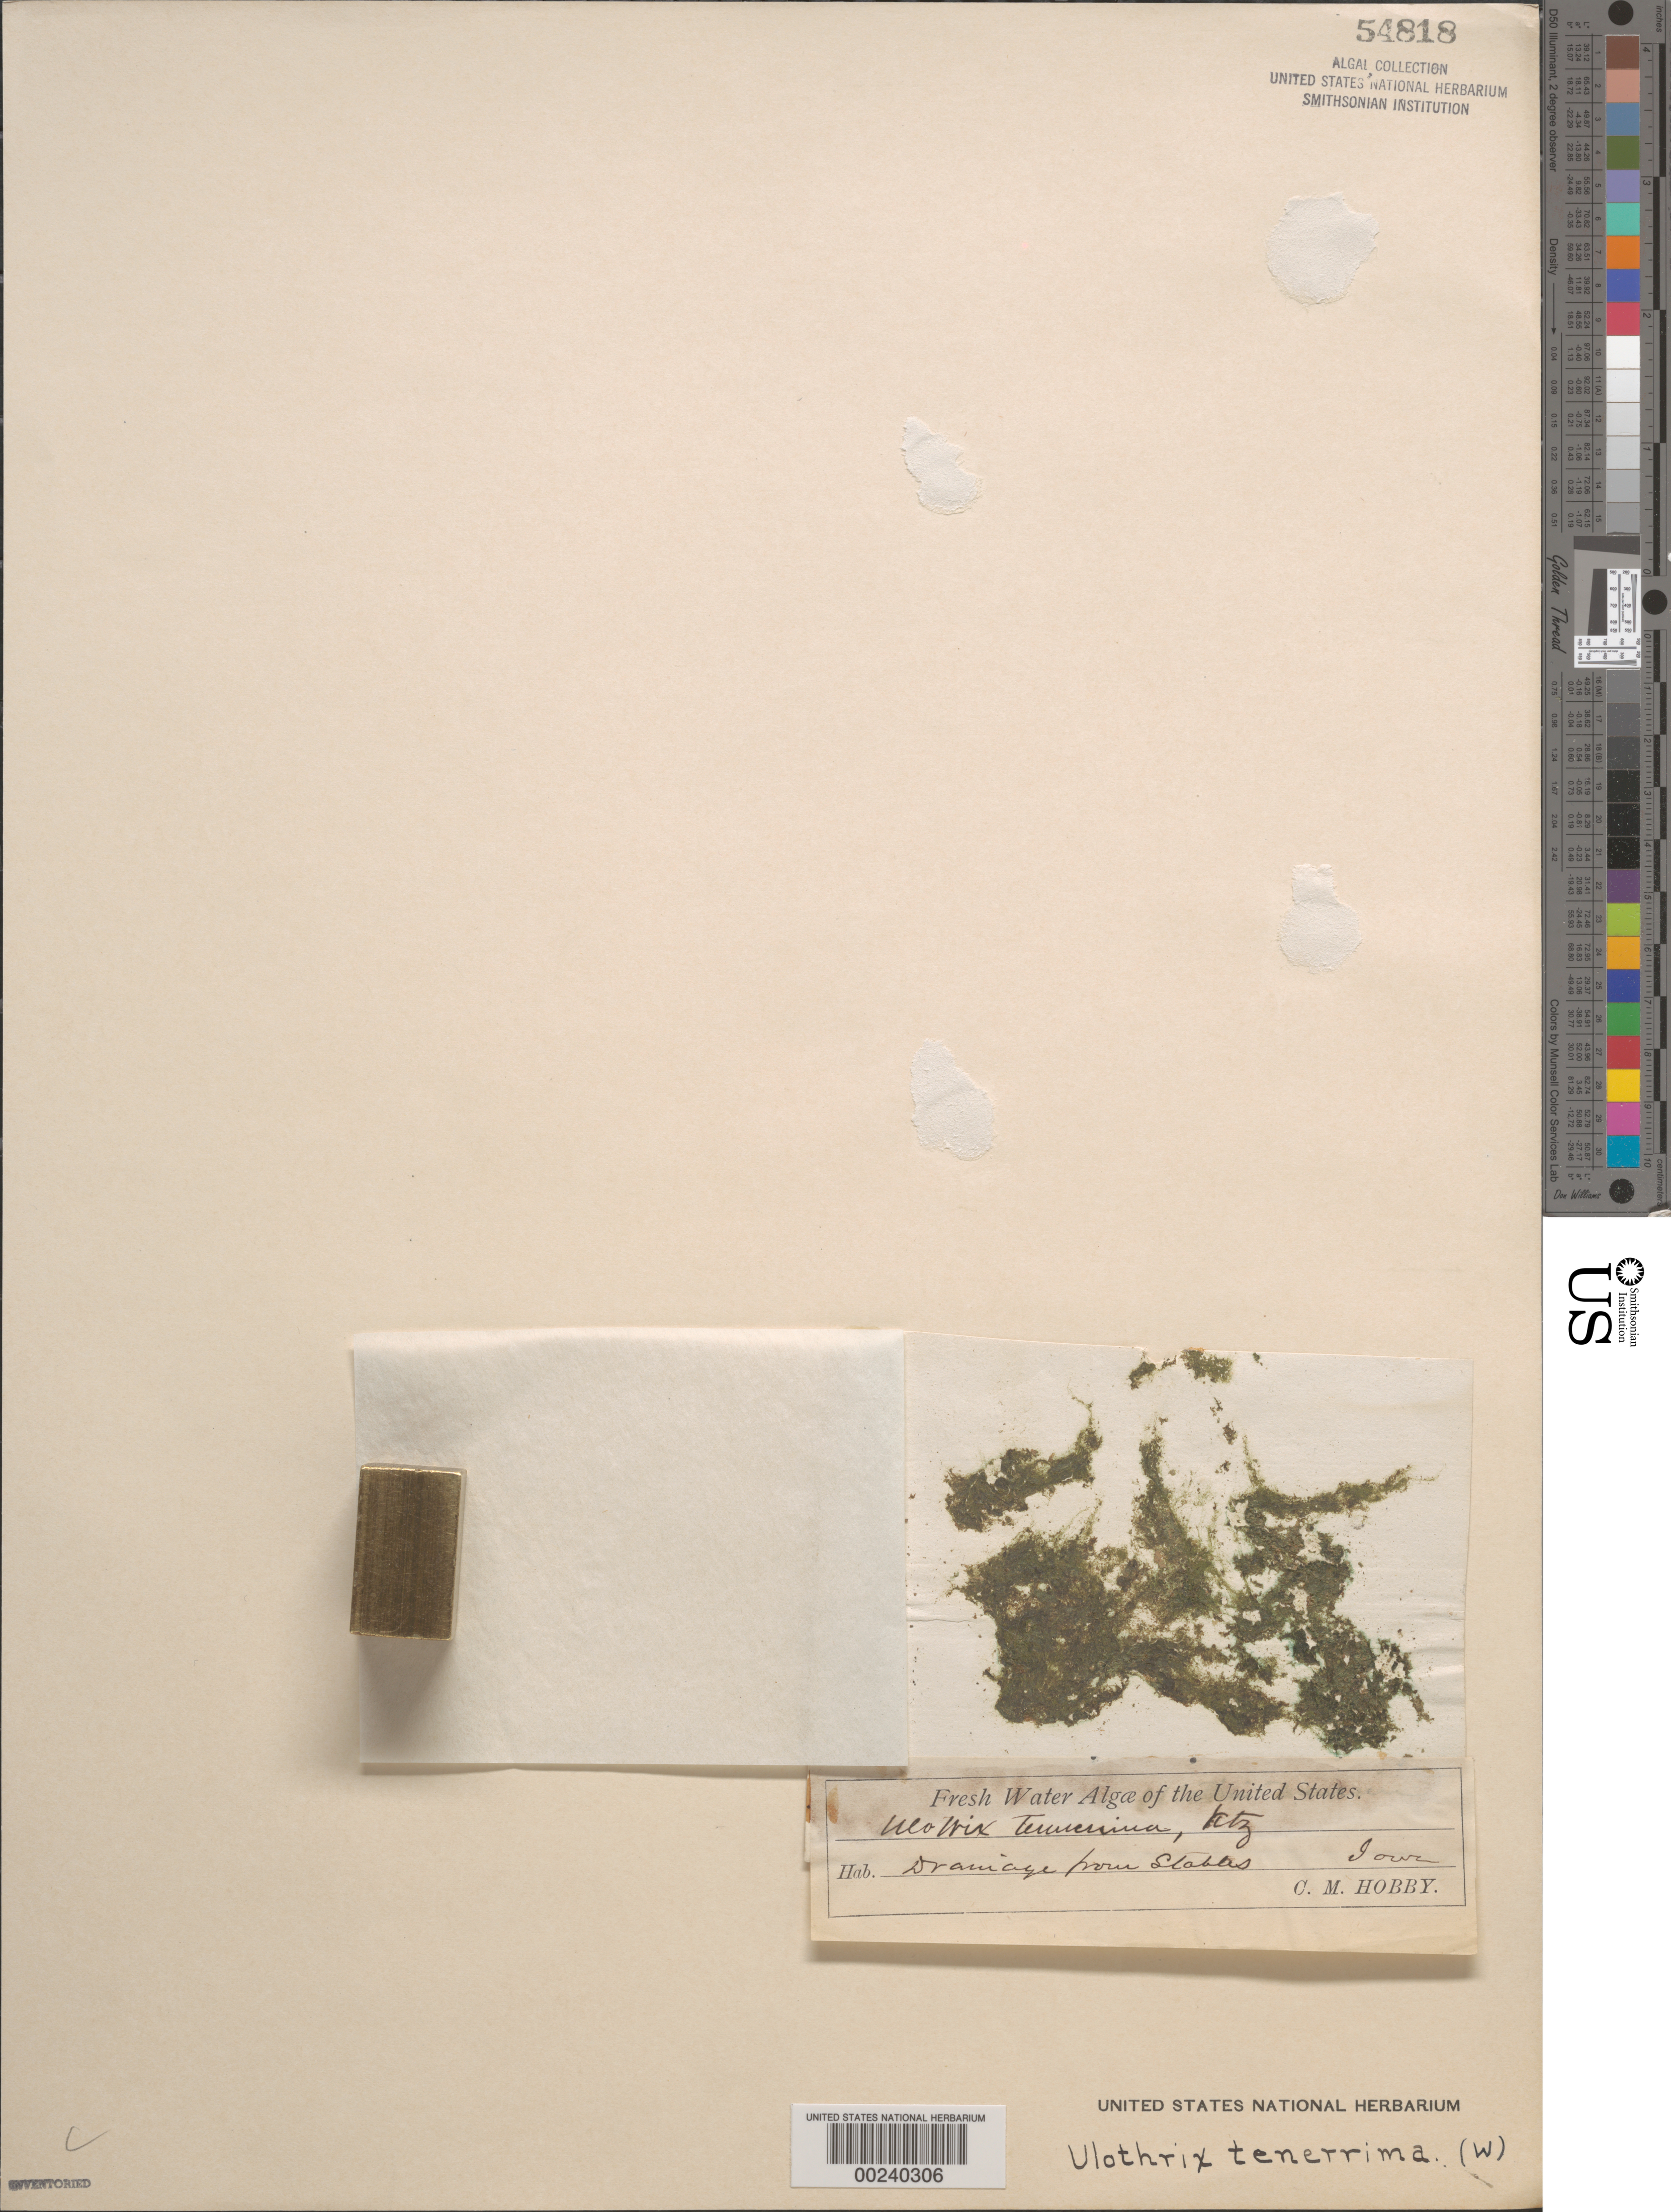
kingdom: Plantae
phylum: Chlorophyta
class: Ulvophyceae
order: Ulotrichales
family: Ulotrichaceae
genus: Ulothrix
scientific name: Ulothrix tenerrima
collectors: C. Hobby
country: United States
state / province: Iowa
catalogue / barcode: US 54818